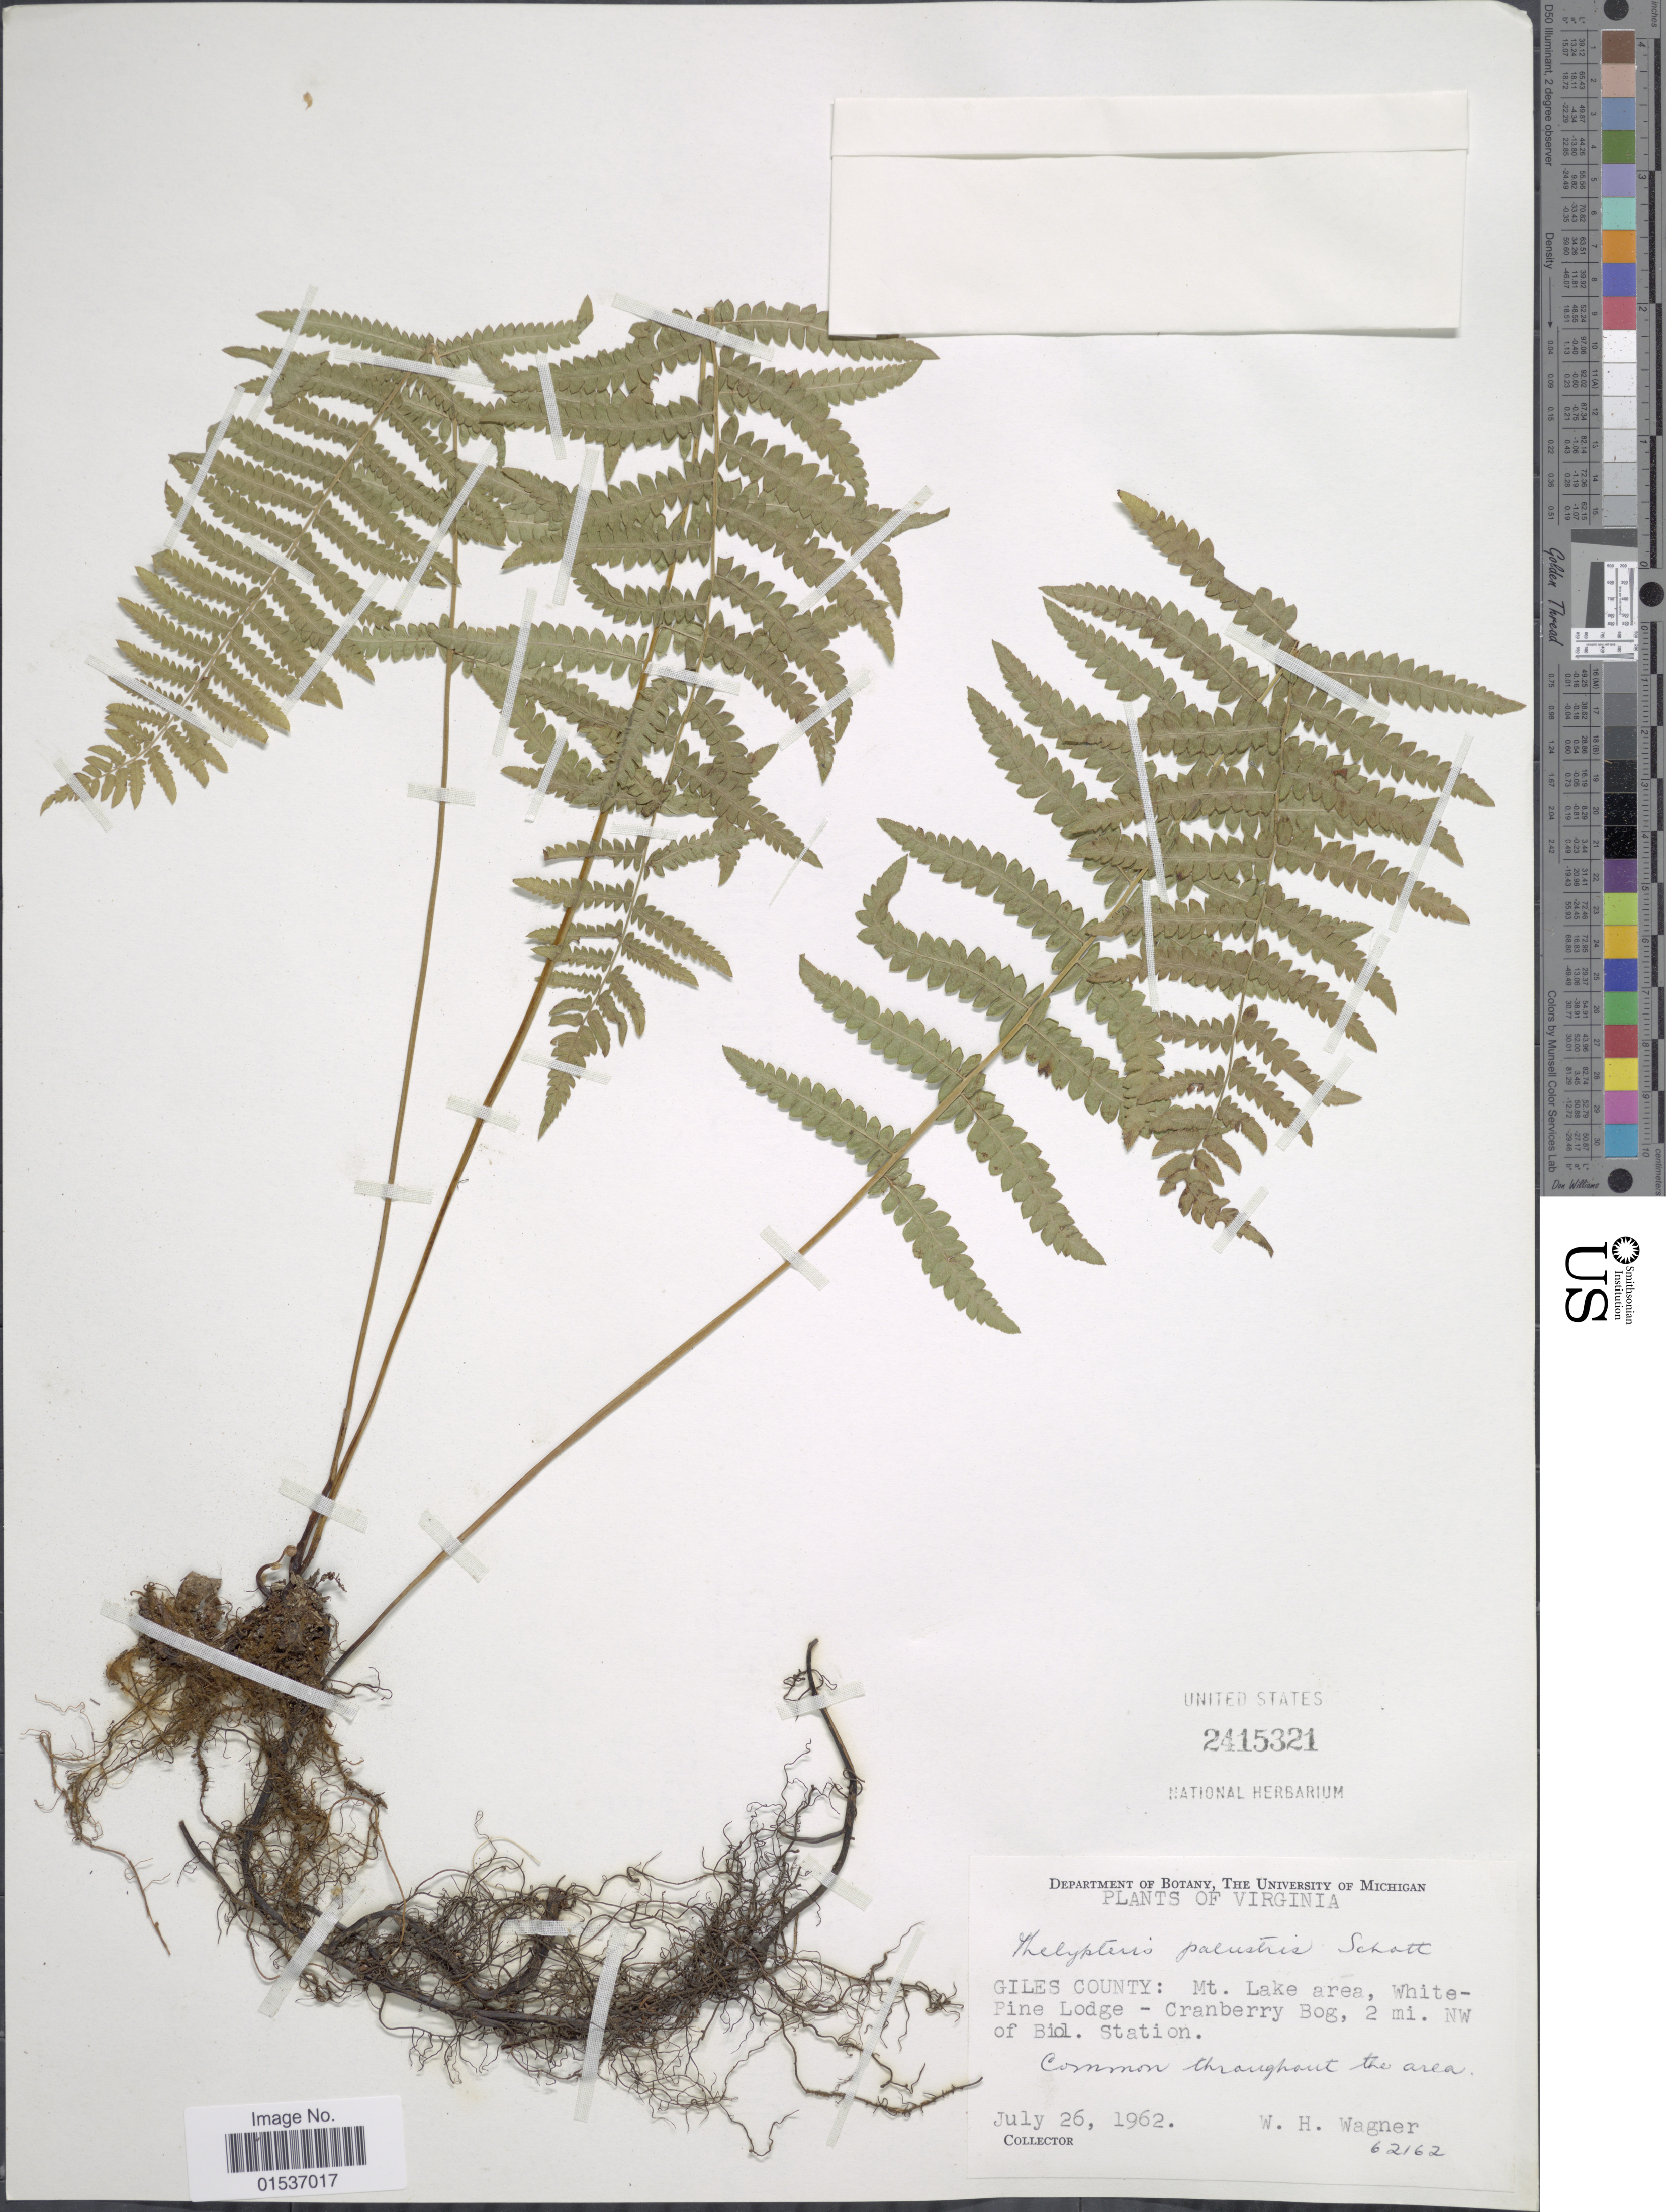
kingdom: Plantae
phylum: Tracheophyta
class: Polypodiopsida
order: Polypodiales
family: Thelypteridaceae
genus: Thelypteris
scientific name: Thelypteris palustris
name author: (Salisb.) Schott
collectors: W. H. Wagner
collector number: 62162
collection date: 1962-07-26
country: United States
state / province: Virginia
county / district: Giles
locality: Virginia, Giles county: Mt. Lake area, White-Pine Lodge - Cranberry Bog, 2 mi. NW of Biol. Station.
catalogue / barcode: US 2415321